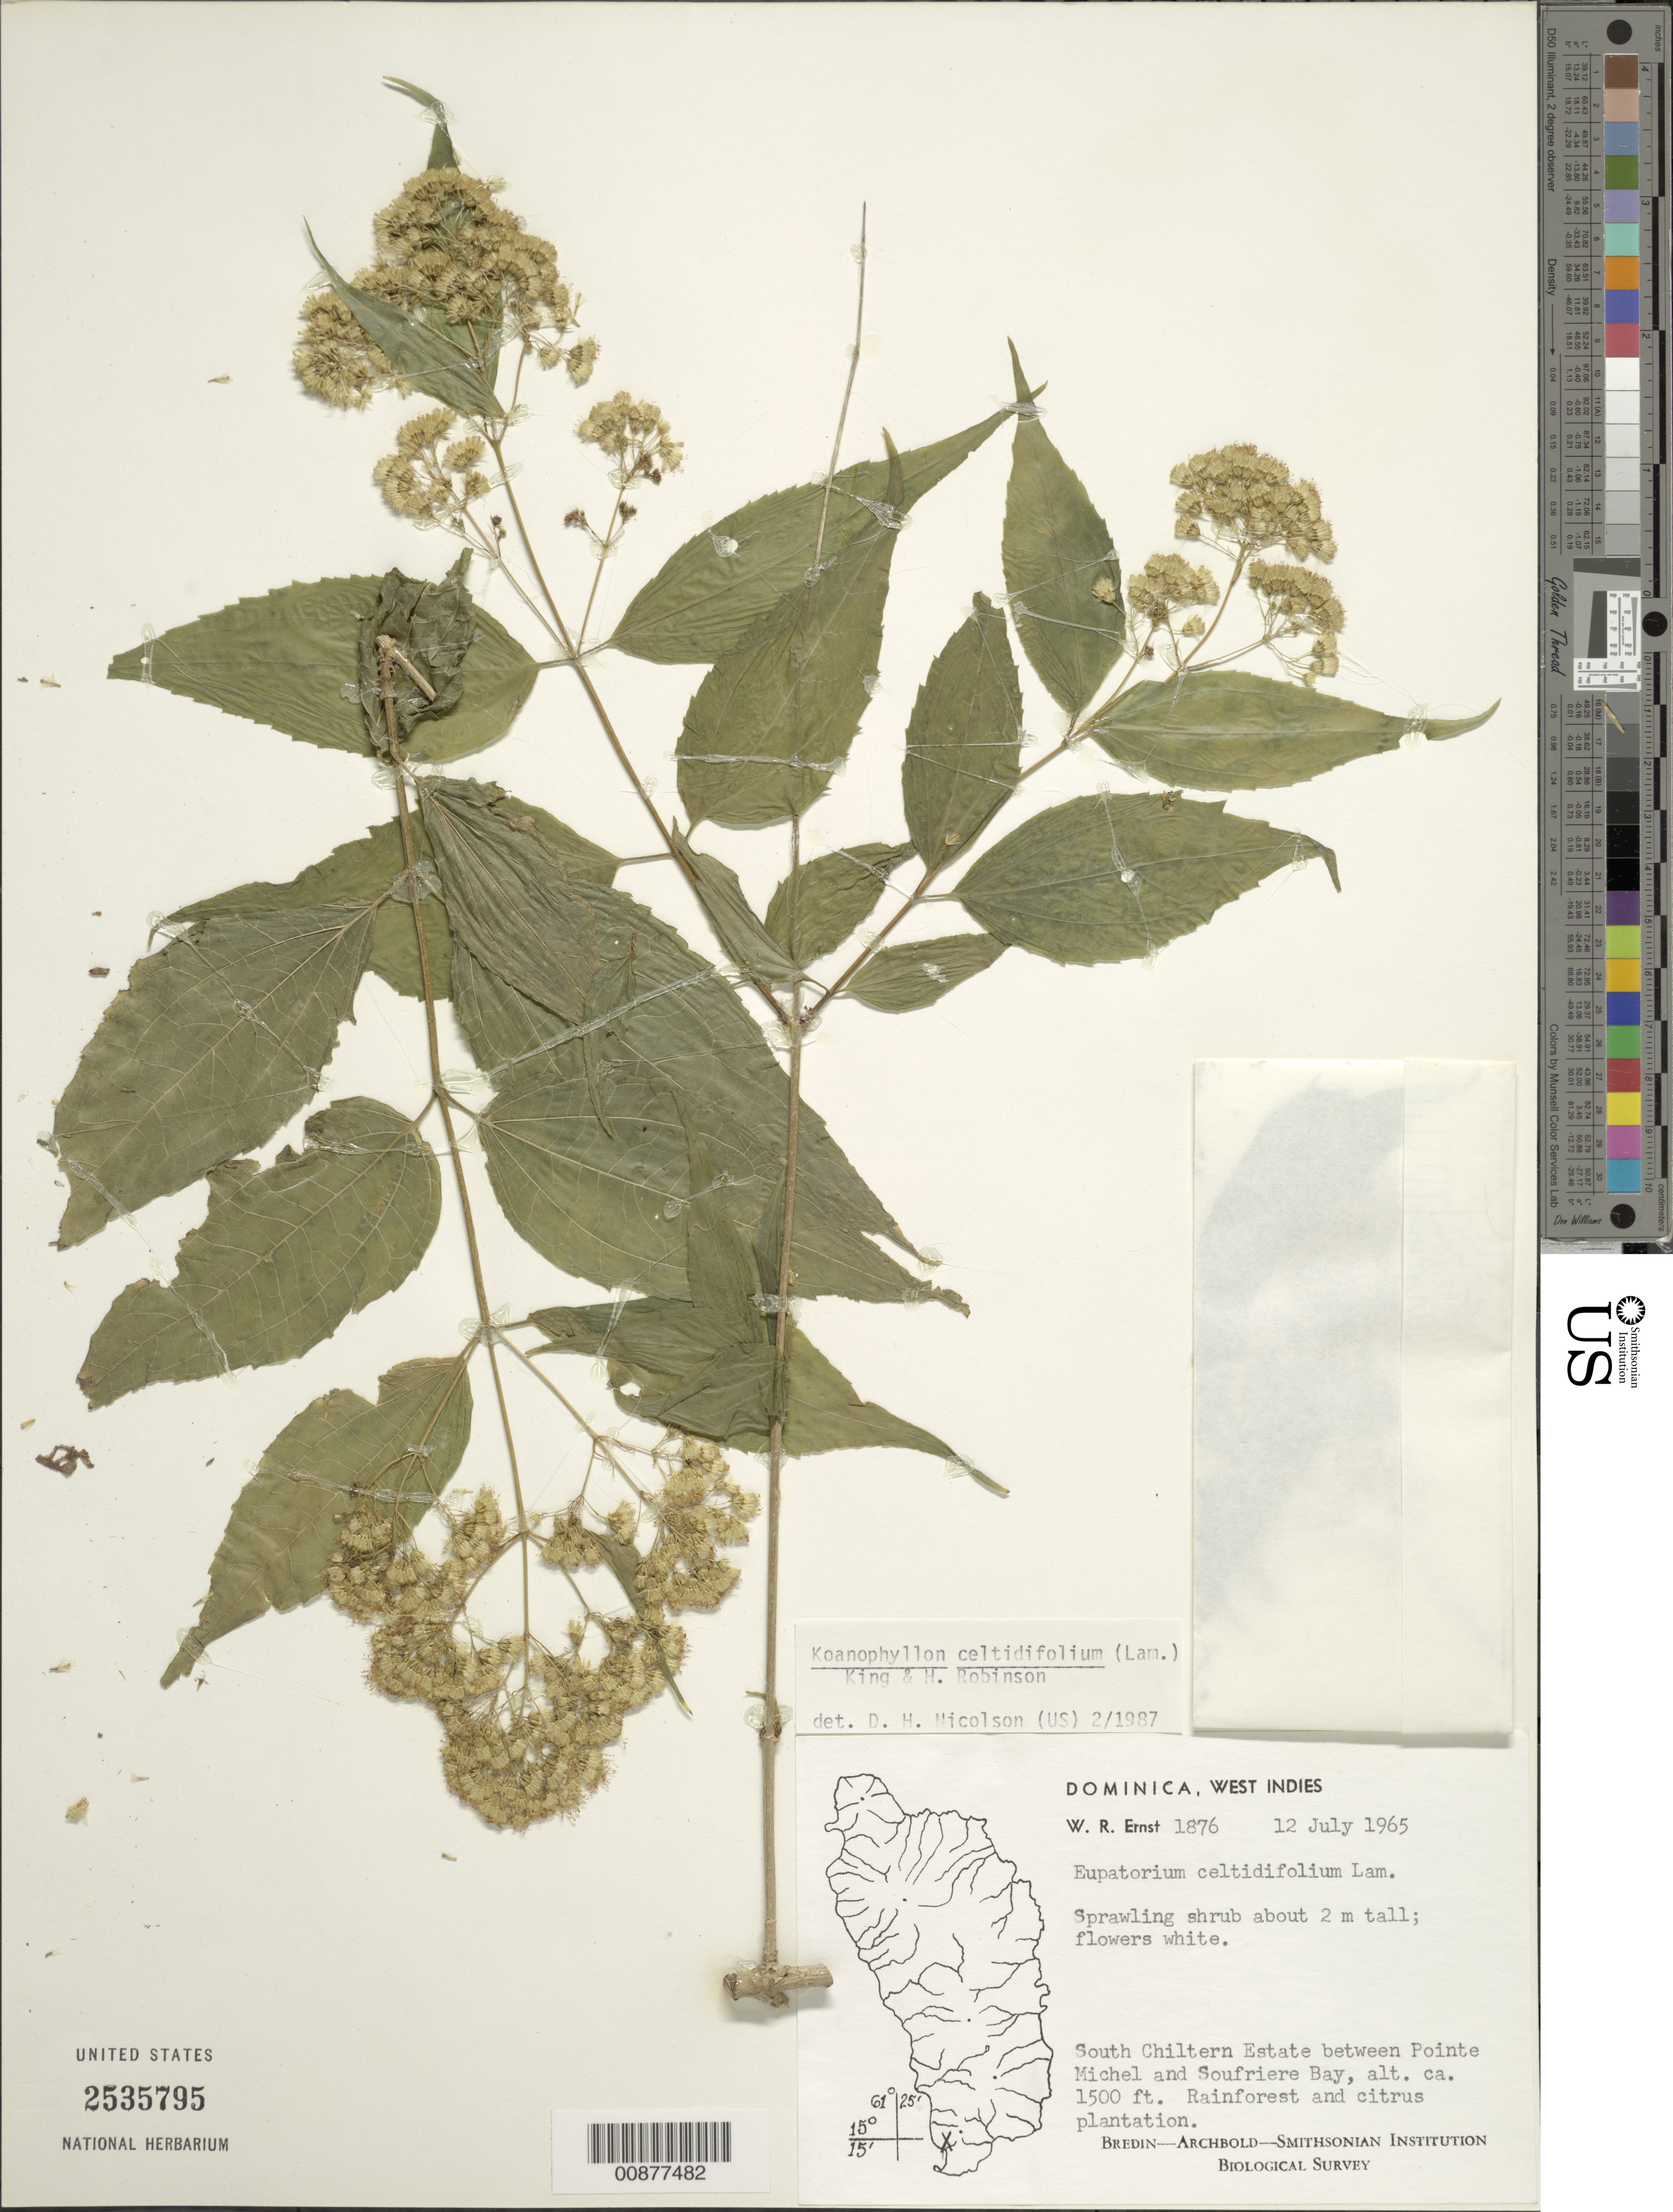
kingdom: Plantae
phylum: Tracheophyta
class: Magnoliopsida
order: Asterales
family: Asteraceae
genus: Koanophyllon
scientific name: Koanophyllon celtidifolium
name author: (Lam.) R.M. King & H. Rob.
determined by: Nicolson, Dan H.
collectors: W. R. Ernst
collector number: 1876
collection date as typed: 12 Jul 1965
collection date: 1965-07-12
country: Dominica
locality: South Chiltern Estate, between Pointe Michel and Soufriere Bay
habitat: Rainforest and citrus plantation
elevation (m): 457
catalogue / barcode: US 2535795